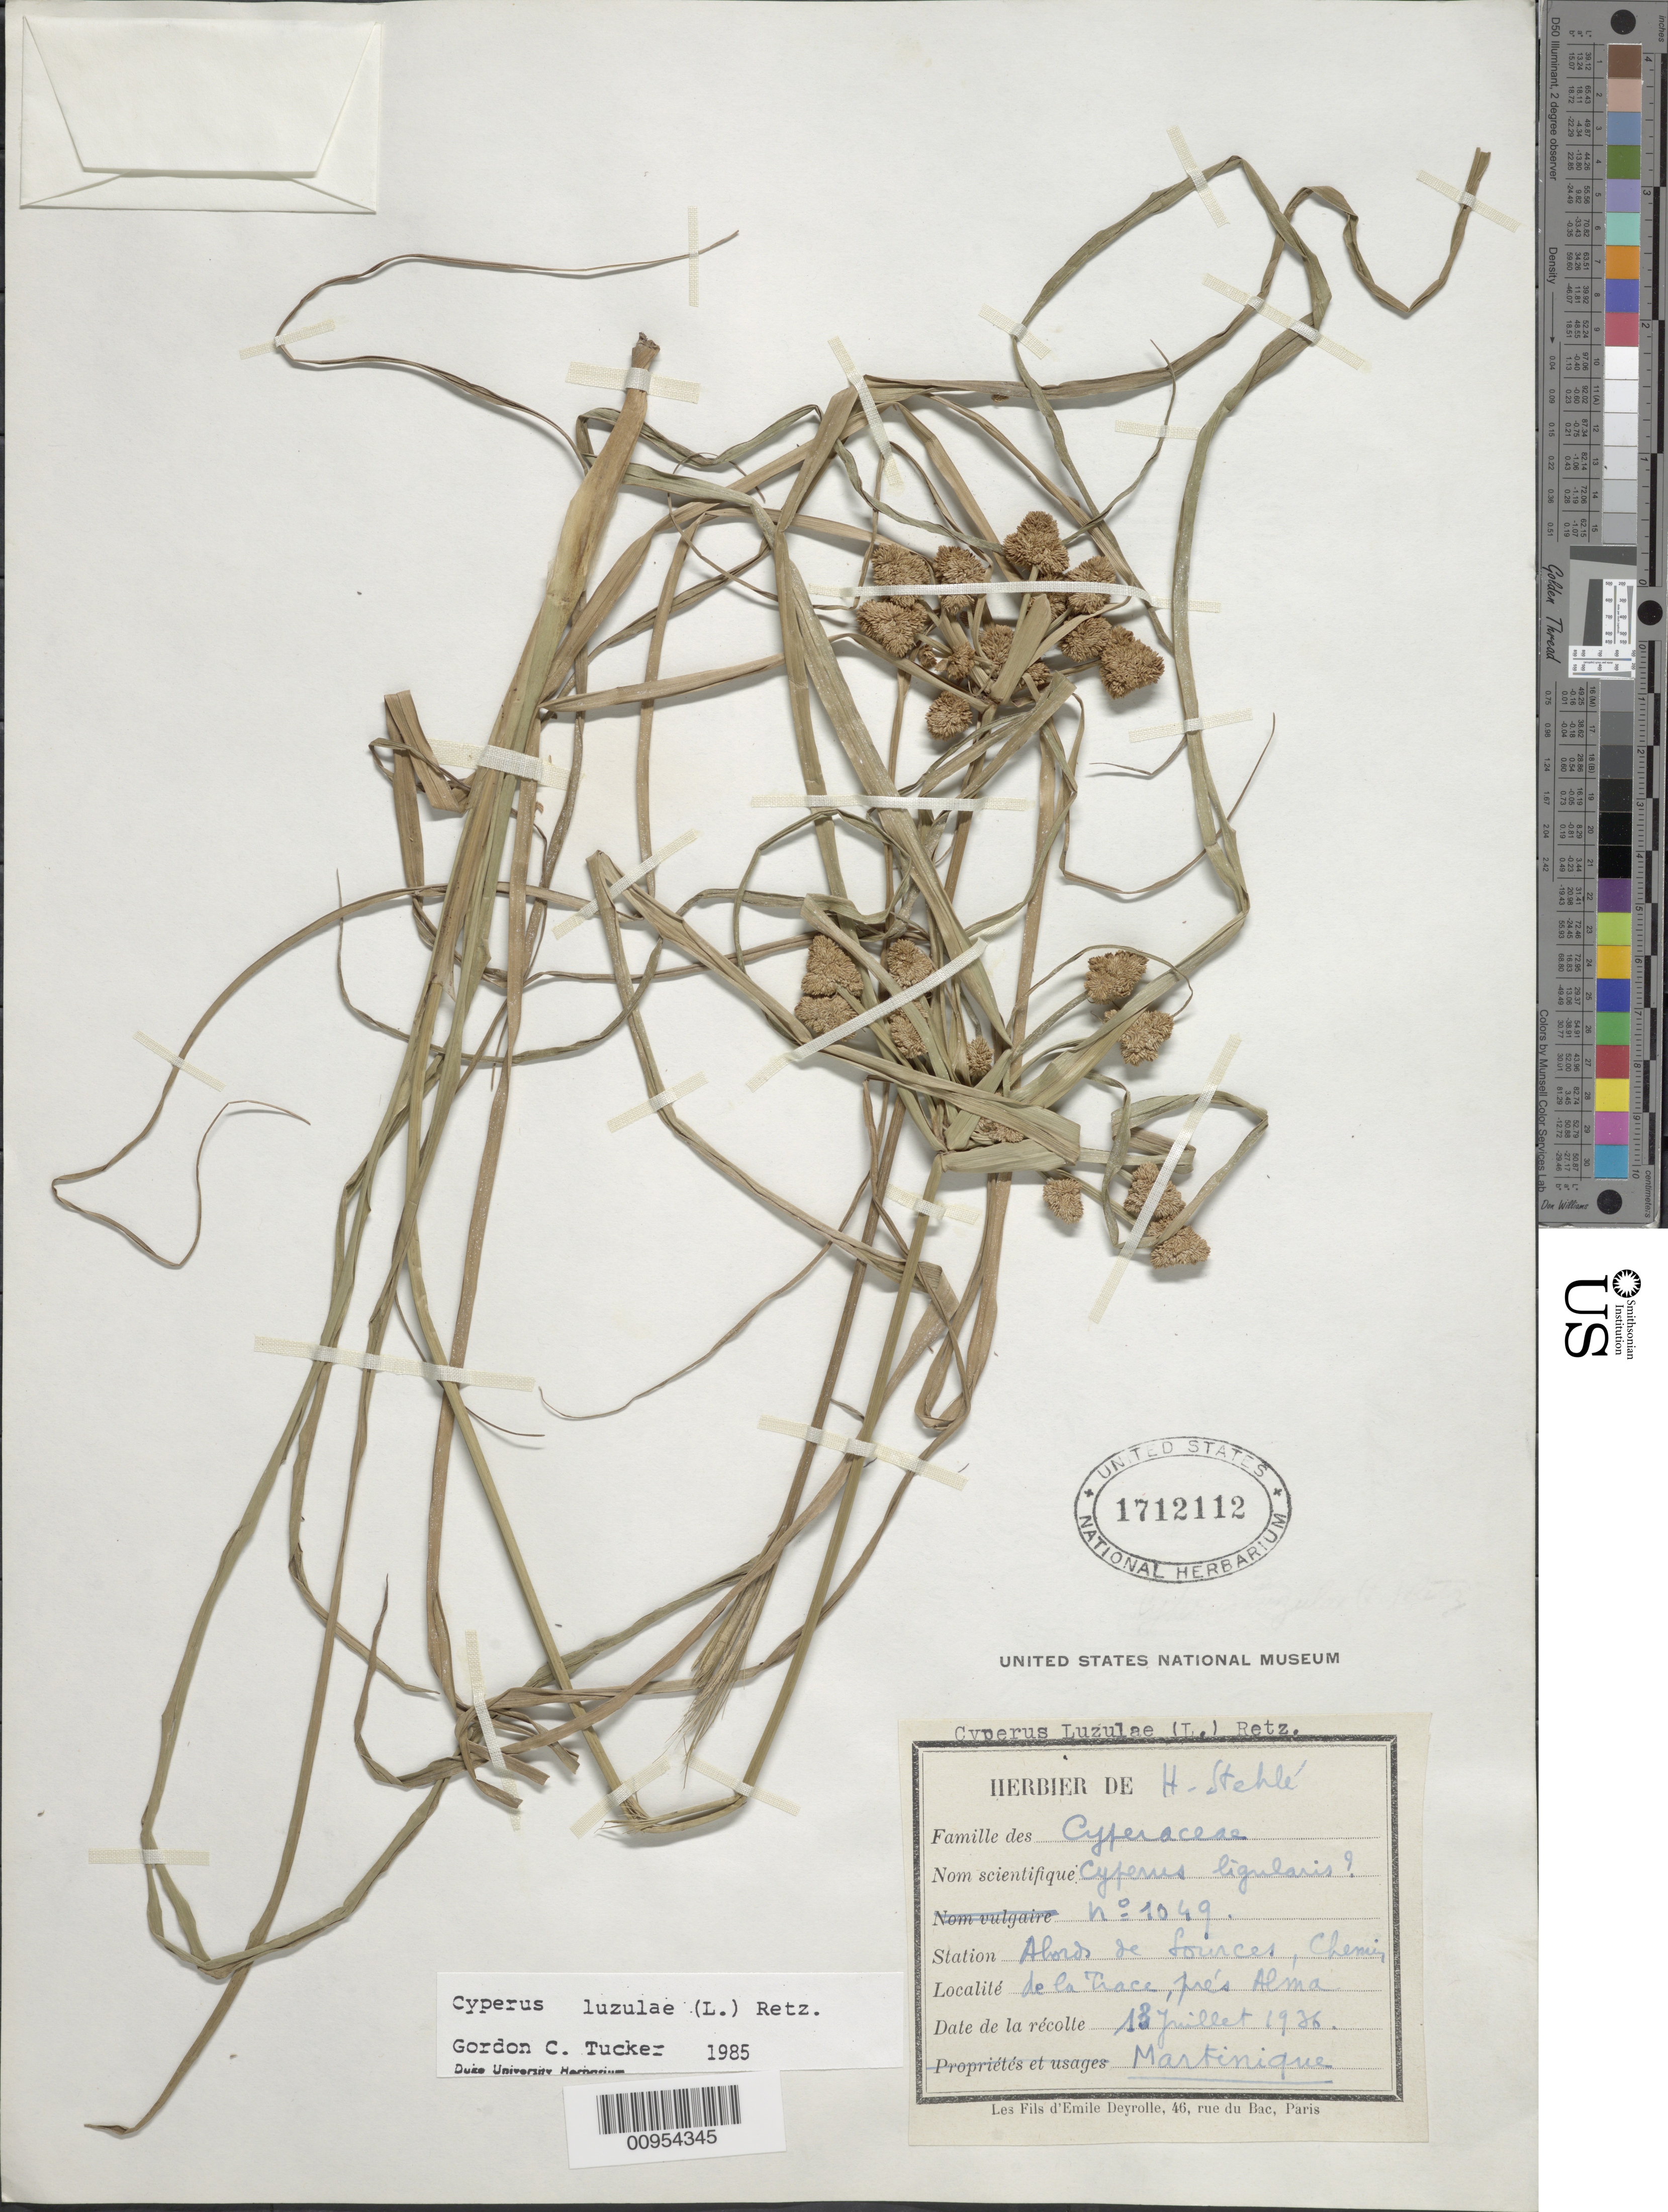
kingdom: Plantae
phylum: Tracheophyta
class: Liliopsida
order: Poales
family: Cyperaceae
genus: Cyperus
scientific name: Cyperus luzulae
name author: (L.) Rottb. ex Retz.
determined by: Tucker, G. C.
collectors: H. Stehlé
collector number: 1049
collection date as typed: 18 Jul 1936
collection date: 1936-07-18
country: Martinique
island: Martinique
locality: Abords de fources, Chem de la Trace, prés Alma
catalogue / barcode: US 1712112